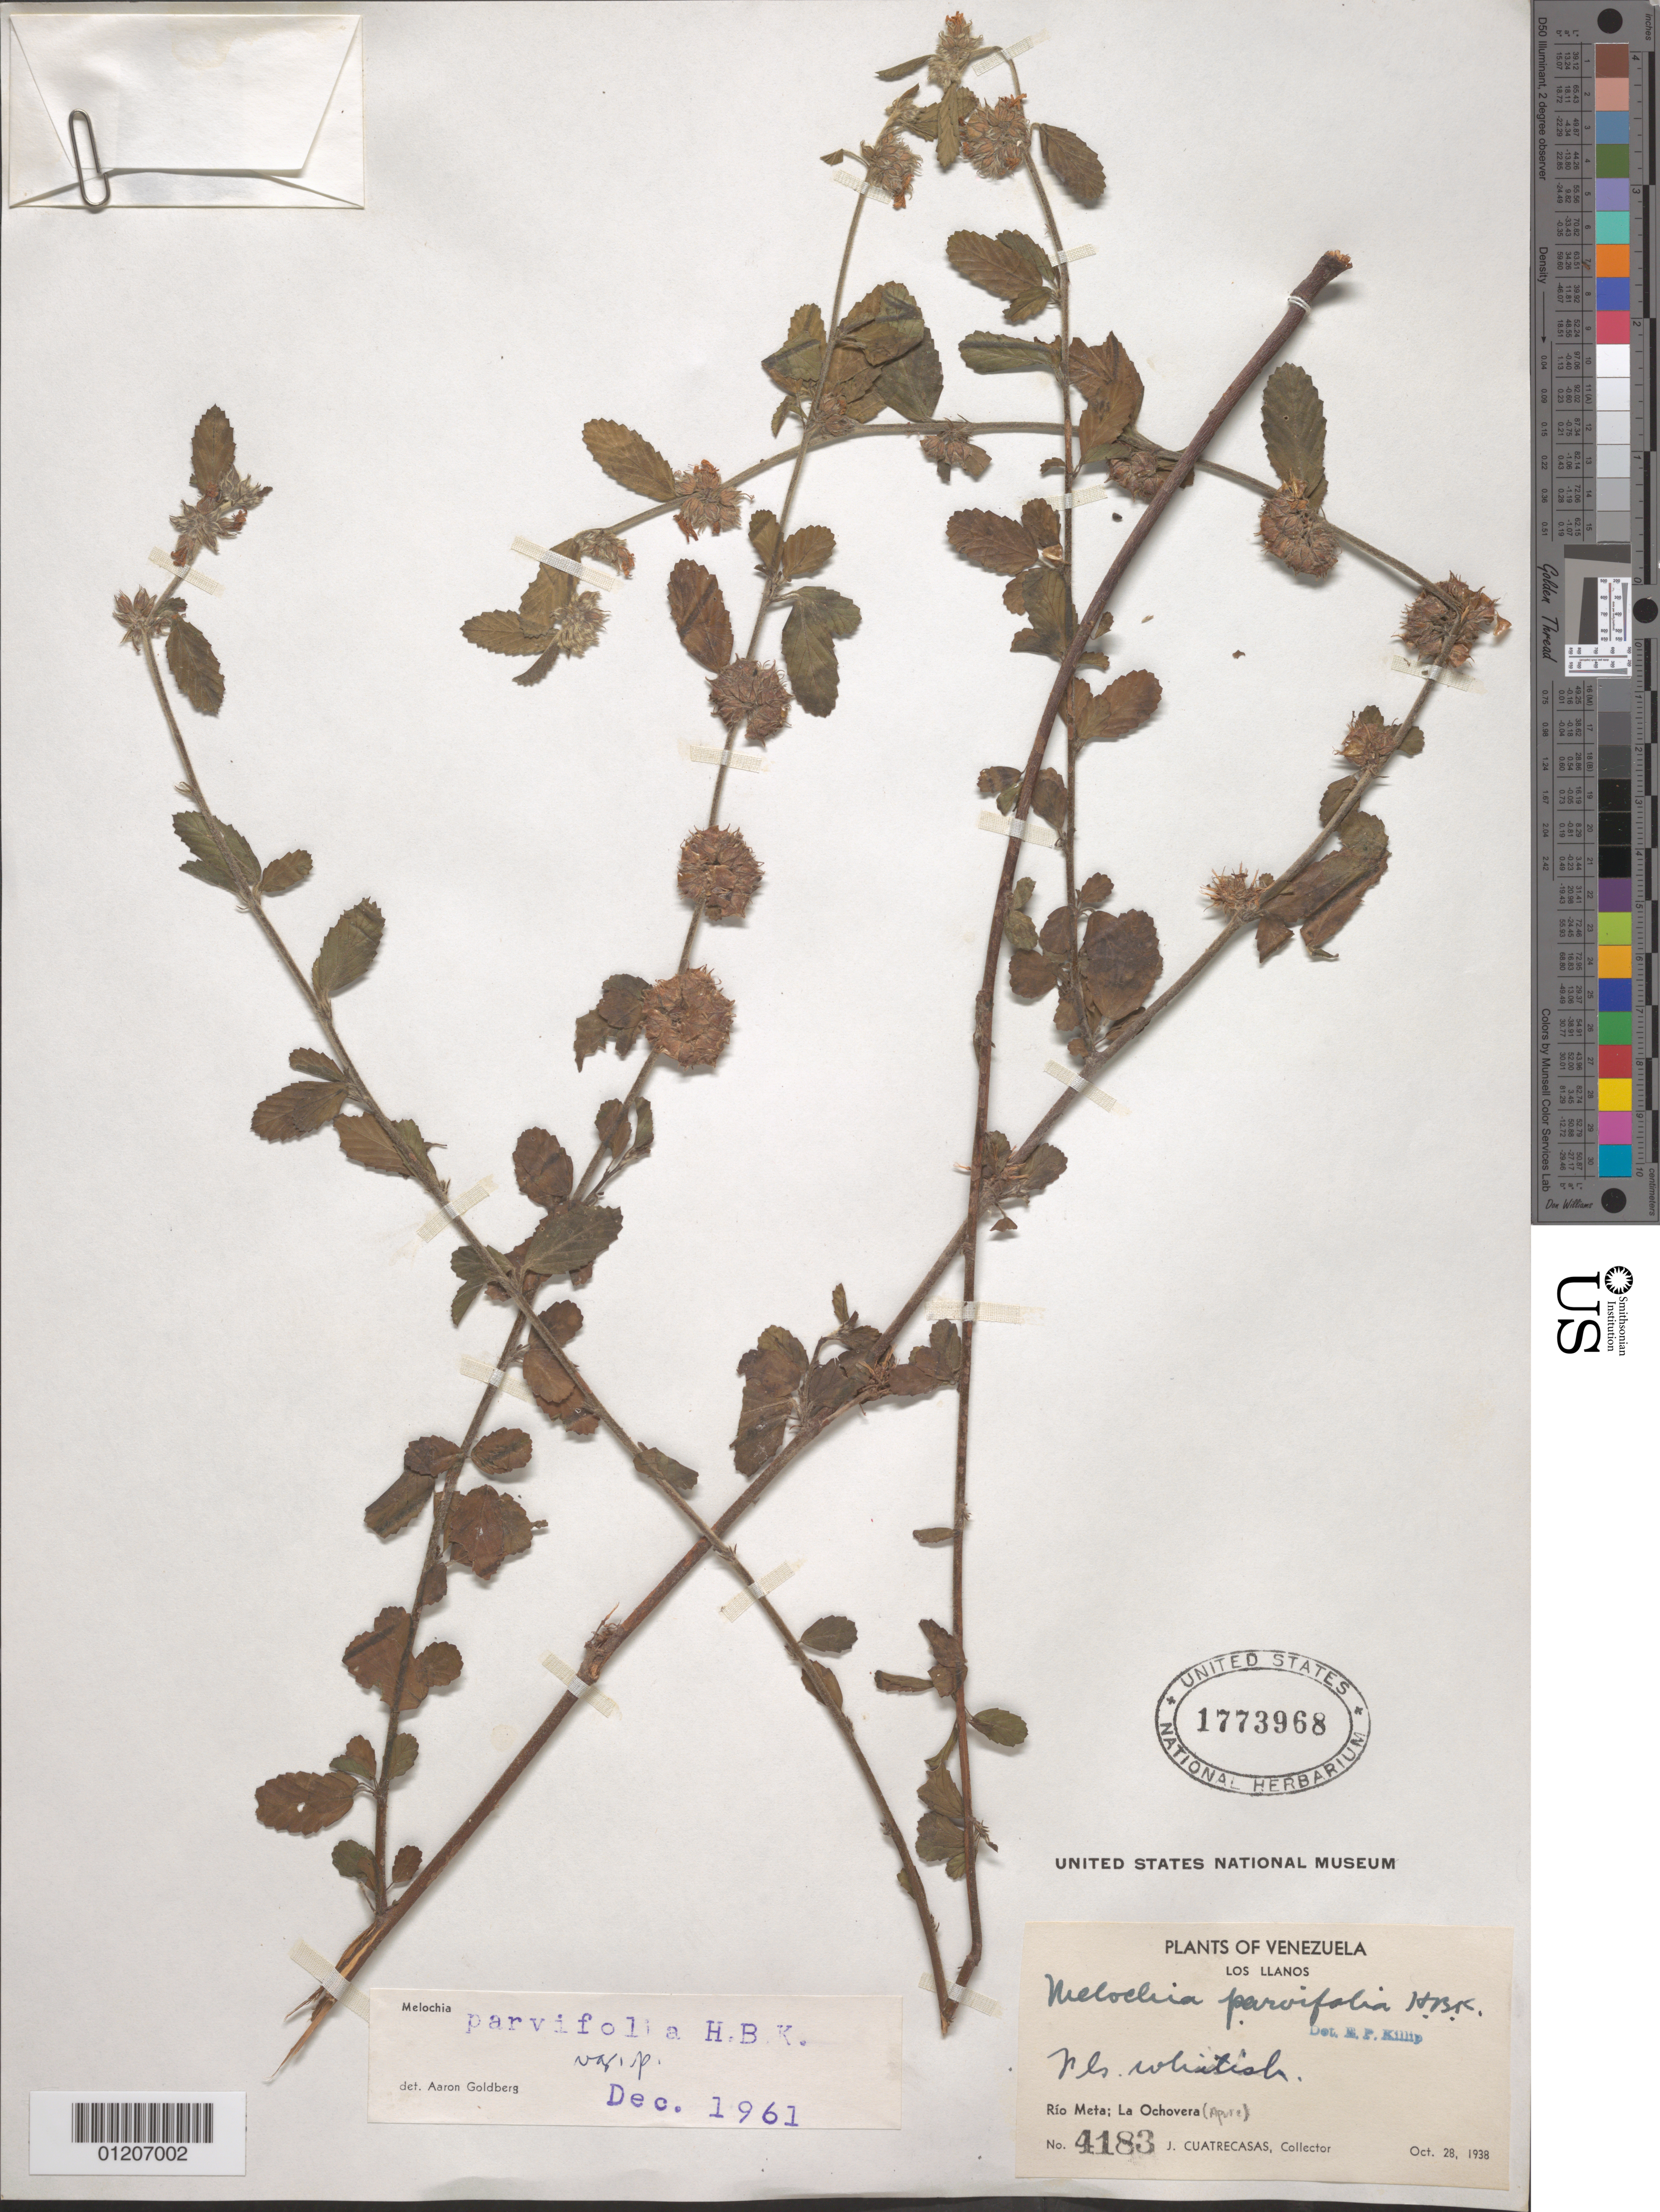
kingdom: Plantae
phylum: Tracheophyta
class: Magnoliopsida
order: Malvales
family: Malvaceae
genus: Melochia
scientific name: Melochia parvifolia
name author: Kunth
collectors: J. Cuatrecasas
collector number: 4183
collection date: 1938-10-28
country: Venezuela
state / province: Apure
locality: Los Llanos. Río Meta; La Ochovera.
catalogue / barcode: US 1773968